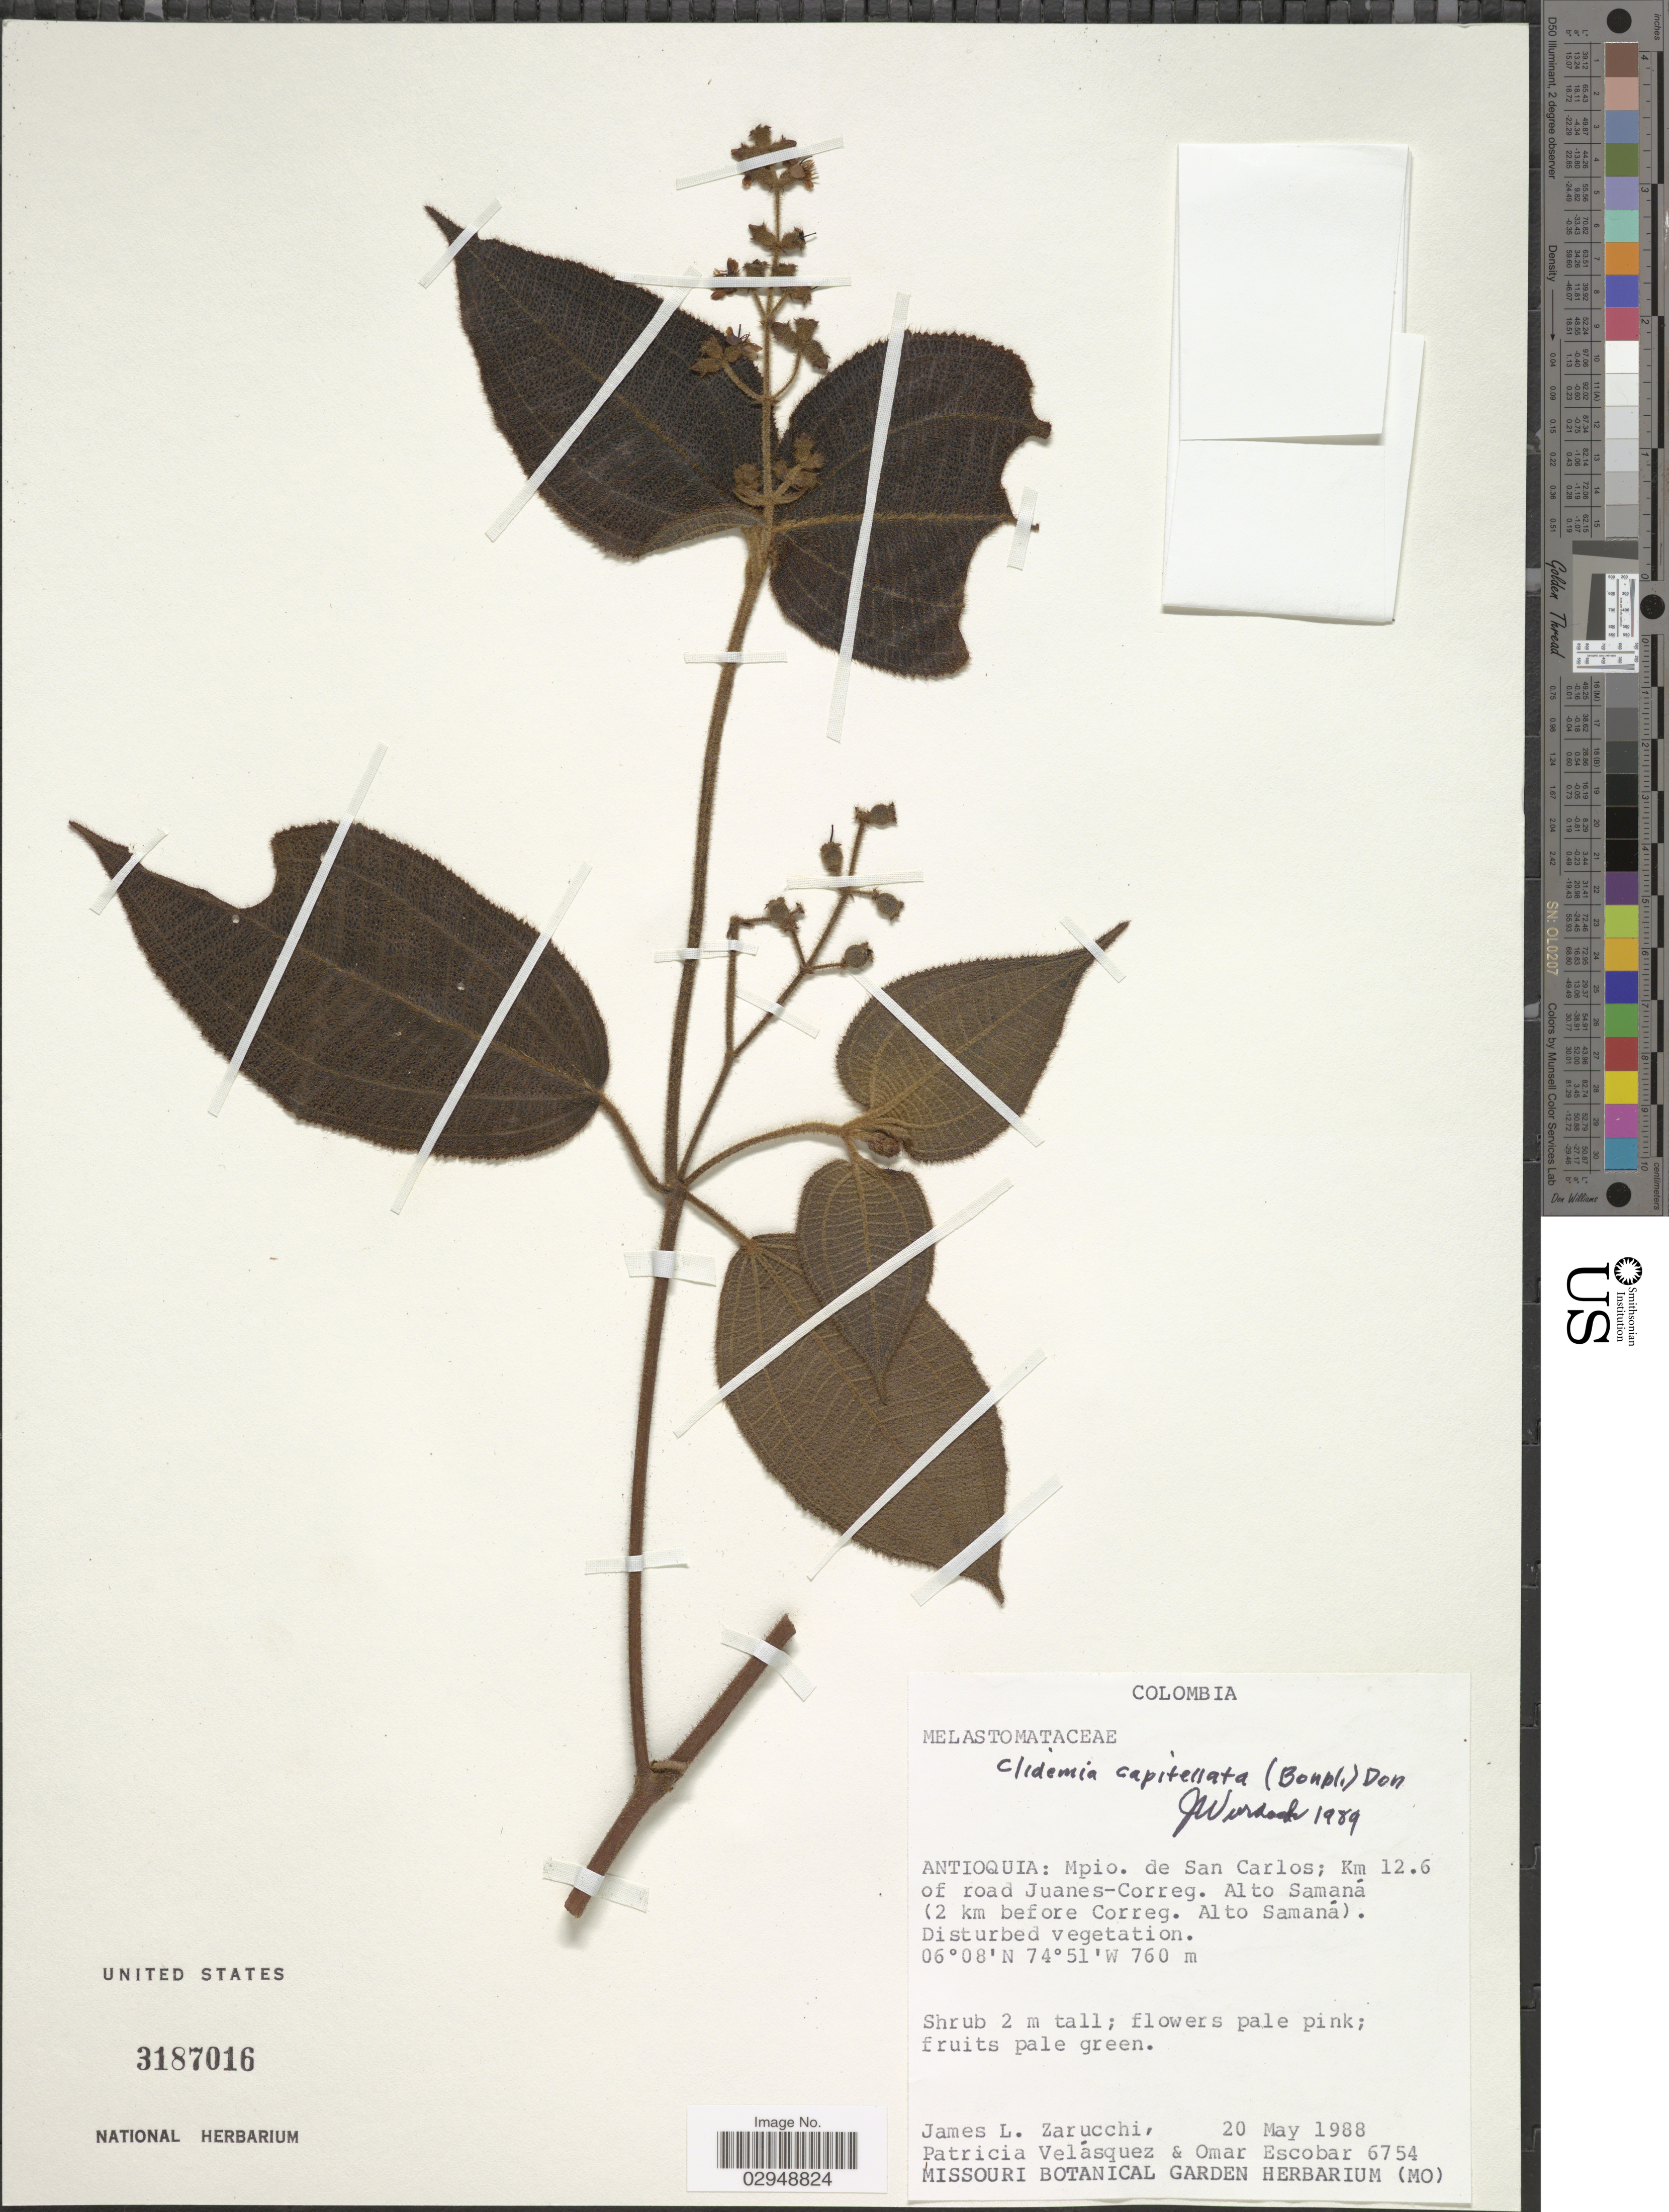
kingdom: Plantae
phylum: Tracheophyta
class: Magnoliopsida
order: Myrtales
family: Melastomataceae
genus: Clidemia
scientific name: Clidemia capitellata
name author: (Bonpl.) D. Don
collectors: J. L. Zarucchi, P. Velasquez & O. D. Escobar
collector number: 6754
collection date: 1988-05-20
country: Colombia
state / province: Antioquia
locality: Antioquia: Mpio. de San Carlos; Km 12.6 of road Juanes-Correg. Alto Samaná (2 km before Correg. Alto Samaná).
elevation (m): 760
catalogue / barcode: US 3187016